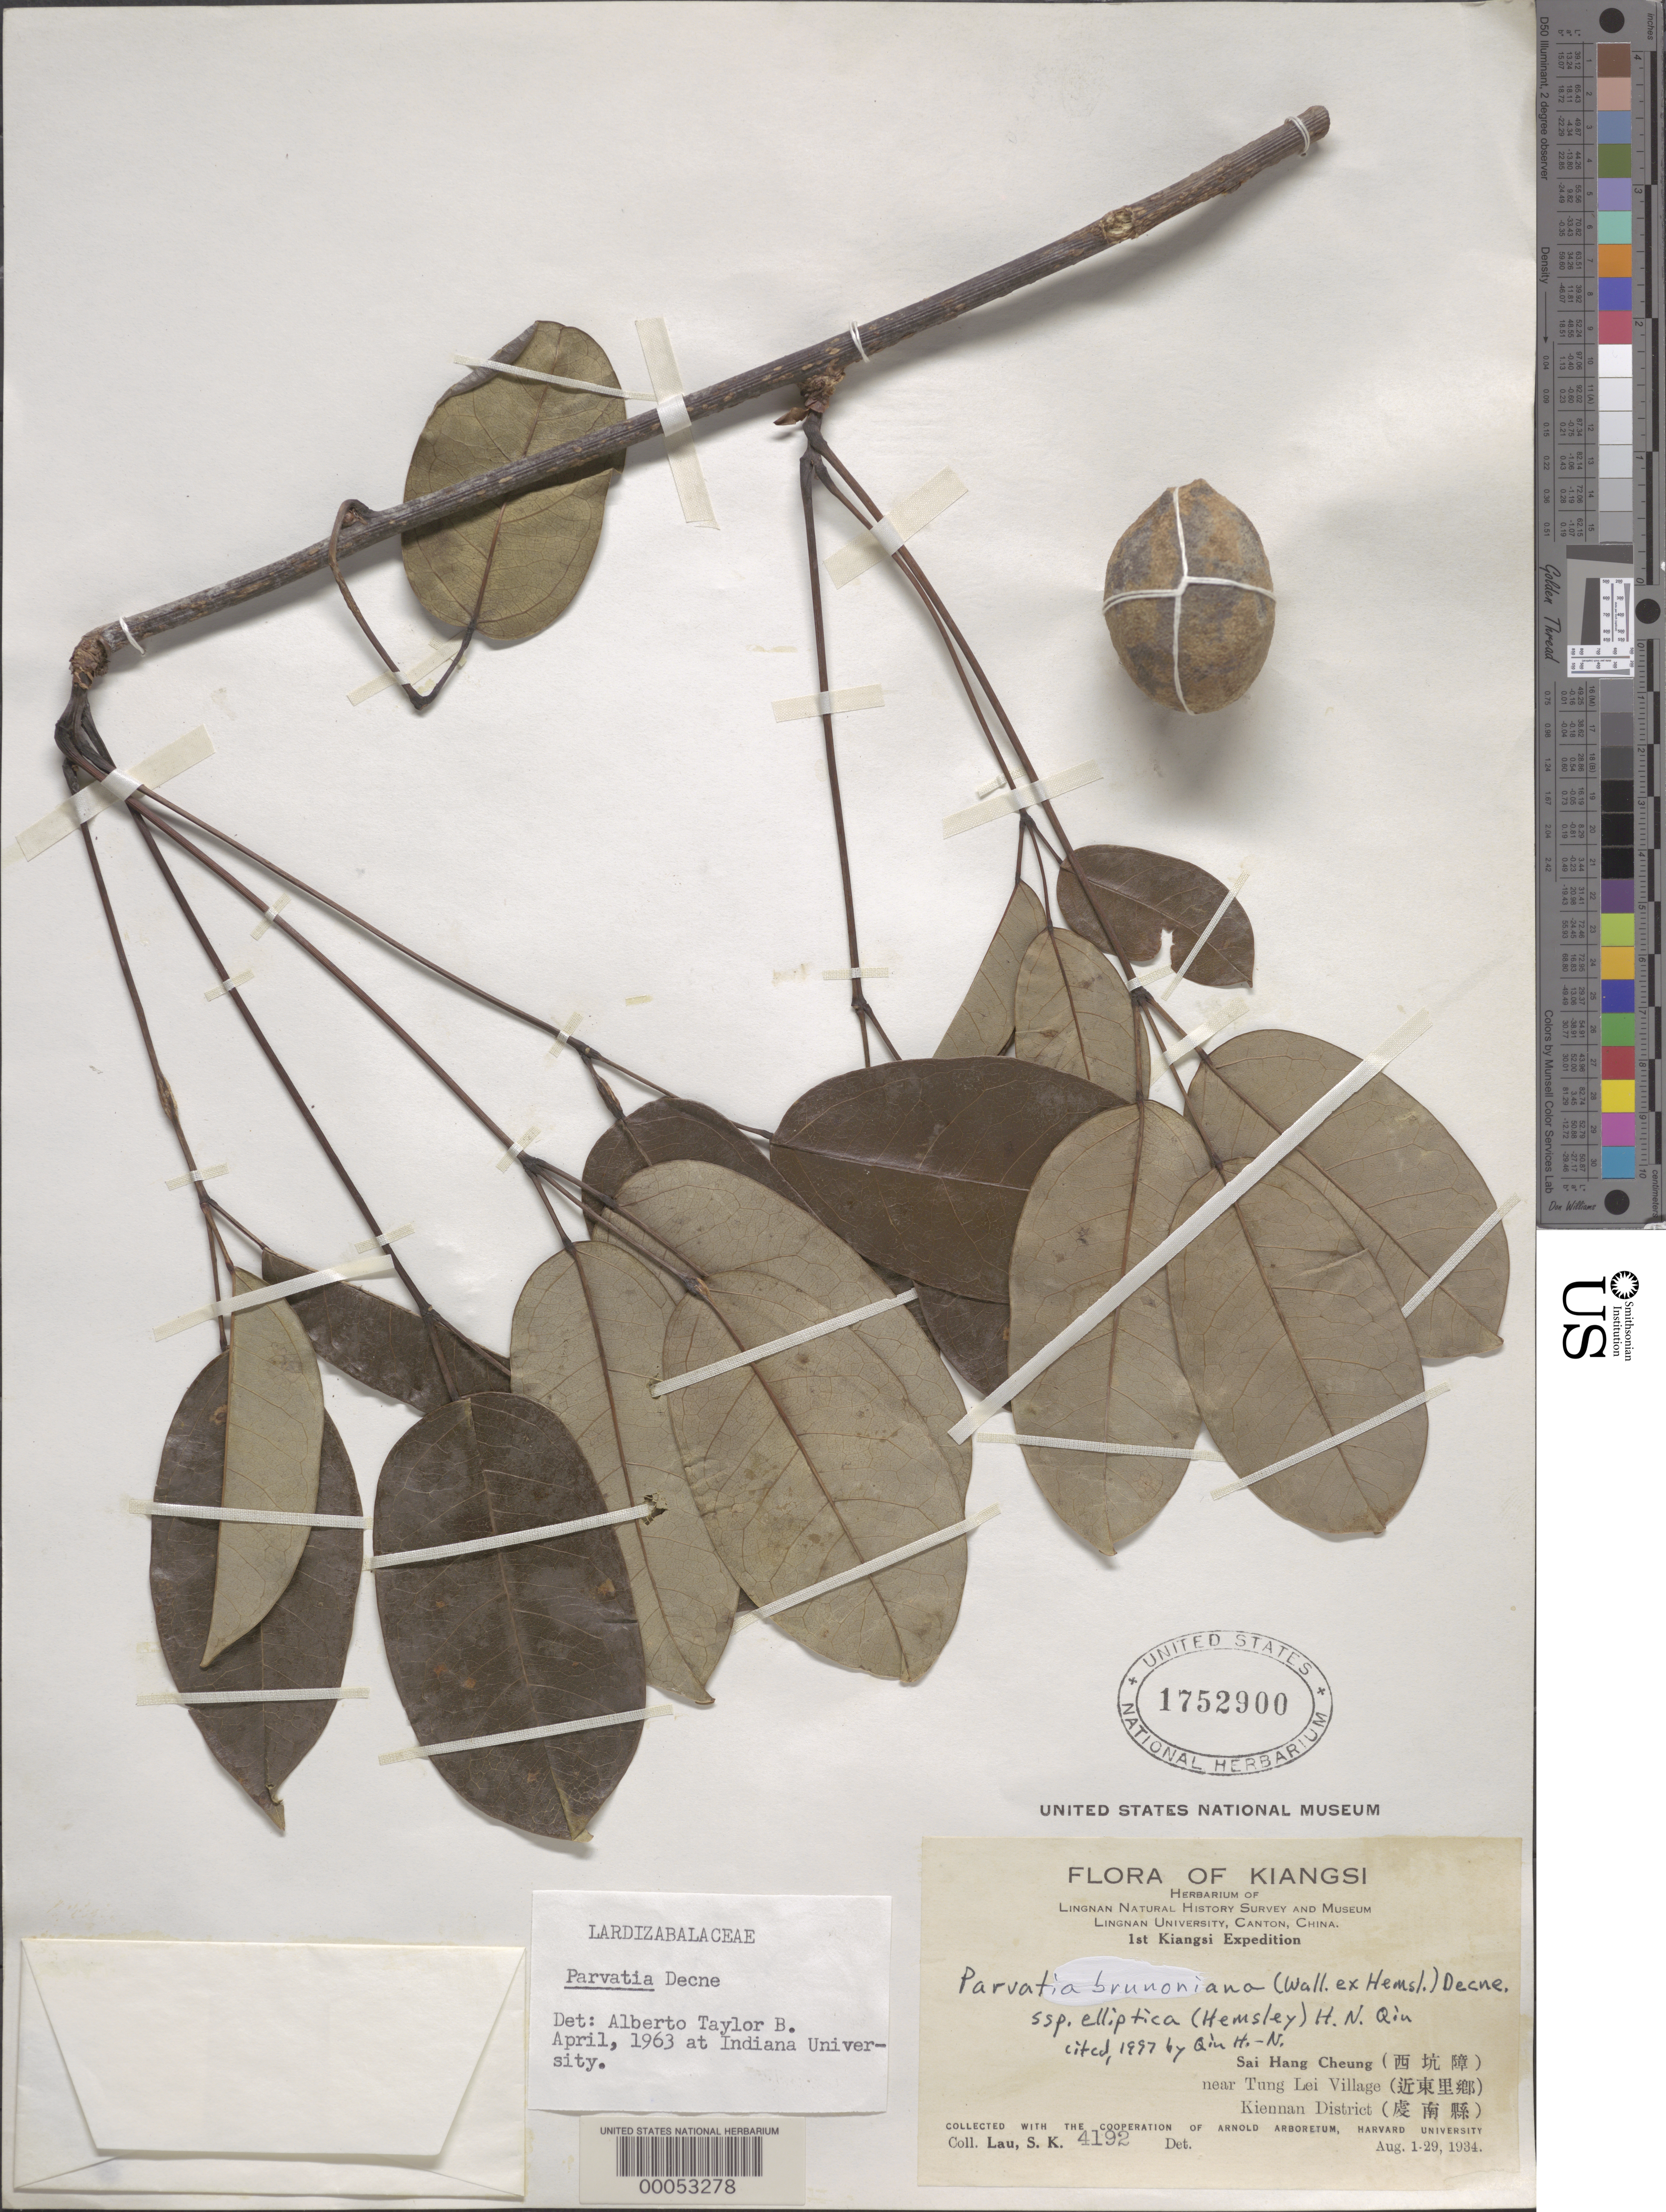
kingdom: Plantae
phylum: Tracheophyta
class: Magnoliopsida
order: Ranunculales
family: Lardizabalaceae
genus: Parvatia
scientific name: Parvatia brunoniana subsp. elliptica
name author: (Hemsl.) H.N. Qin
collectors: S. K. Lau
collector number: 4192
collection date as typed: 01 Aug 1934 to 29 Aug 1934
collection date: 1934-08-01/1934-08-29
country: China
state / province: Jiangxi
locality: Kiennan District, Sai Hang Cheung, near Tung Lei Village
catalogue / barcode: US 1752900